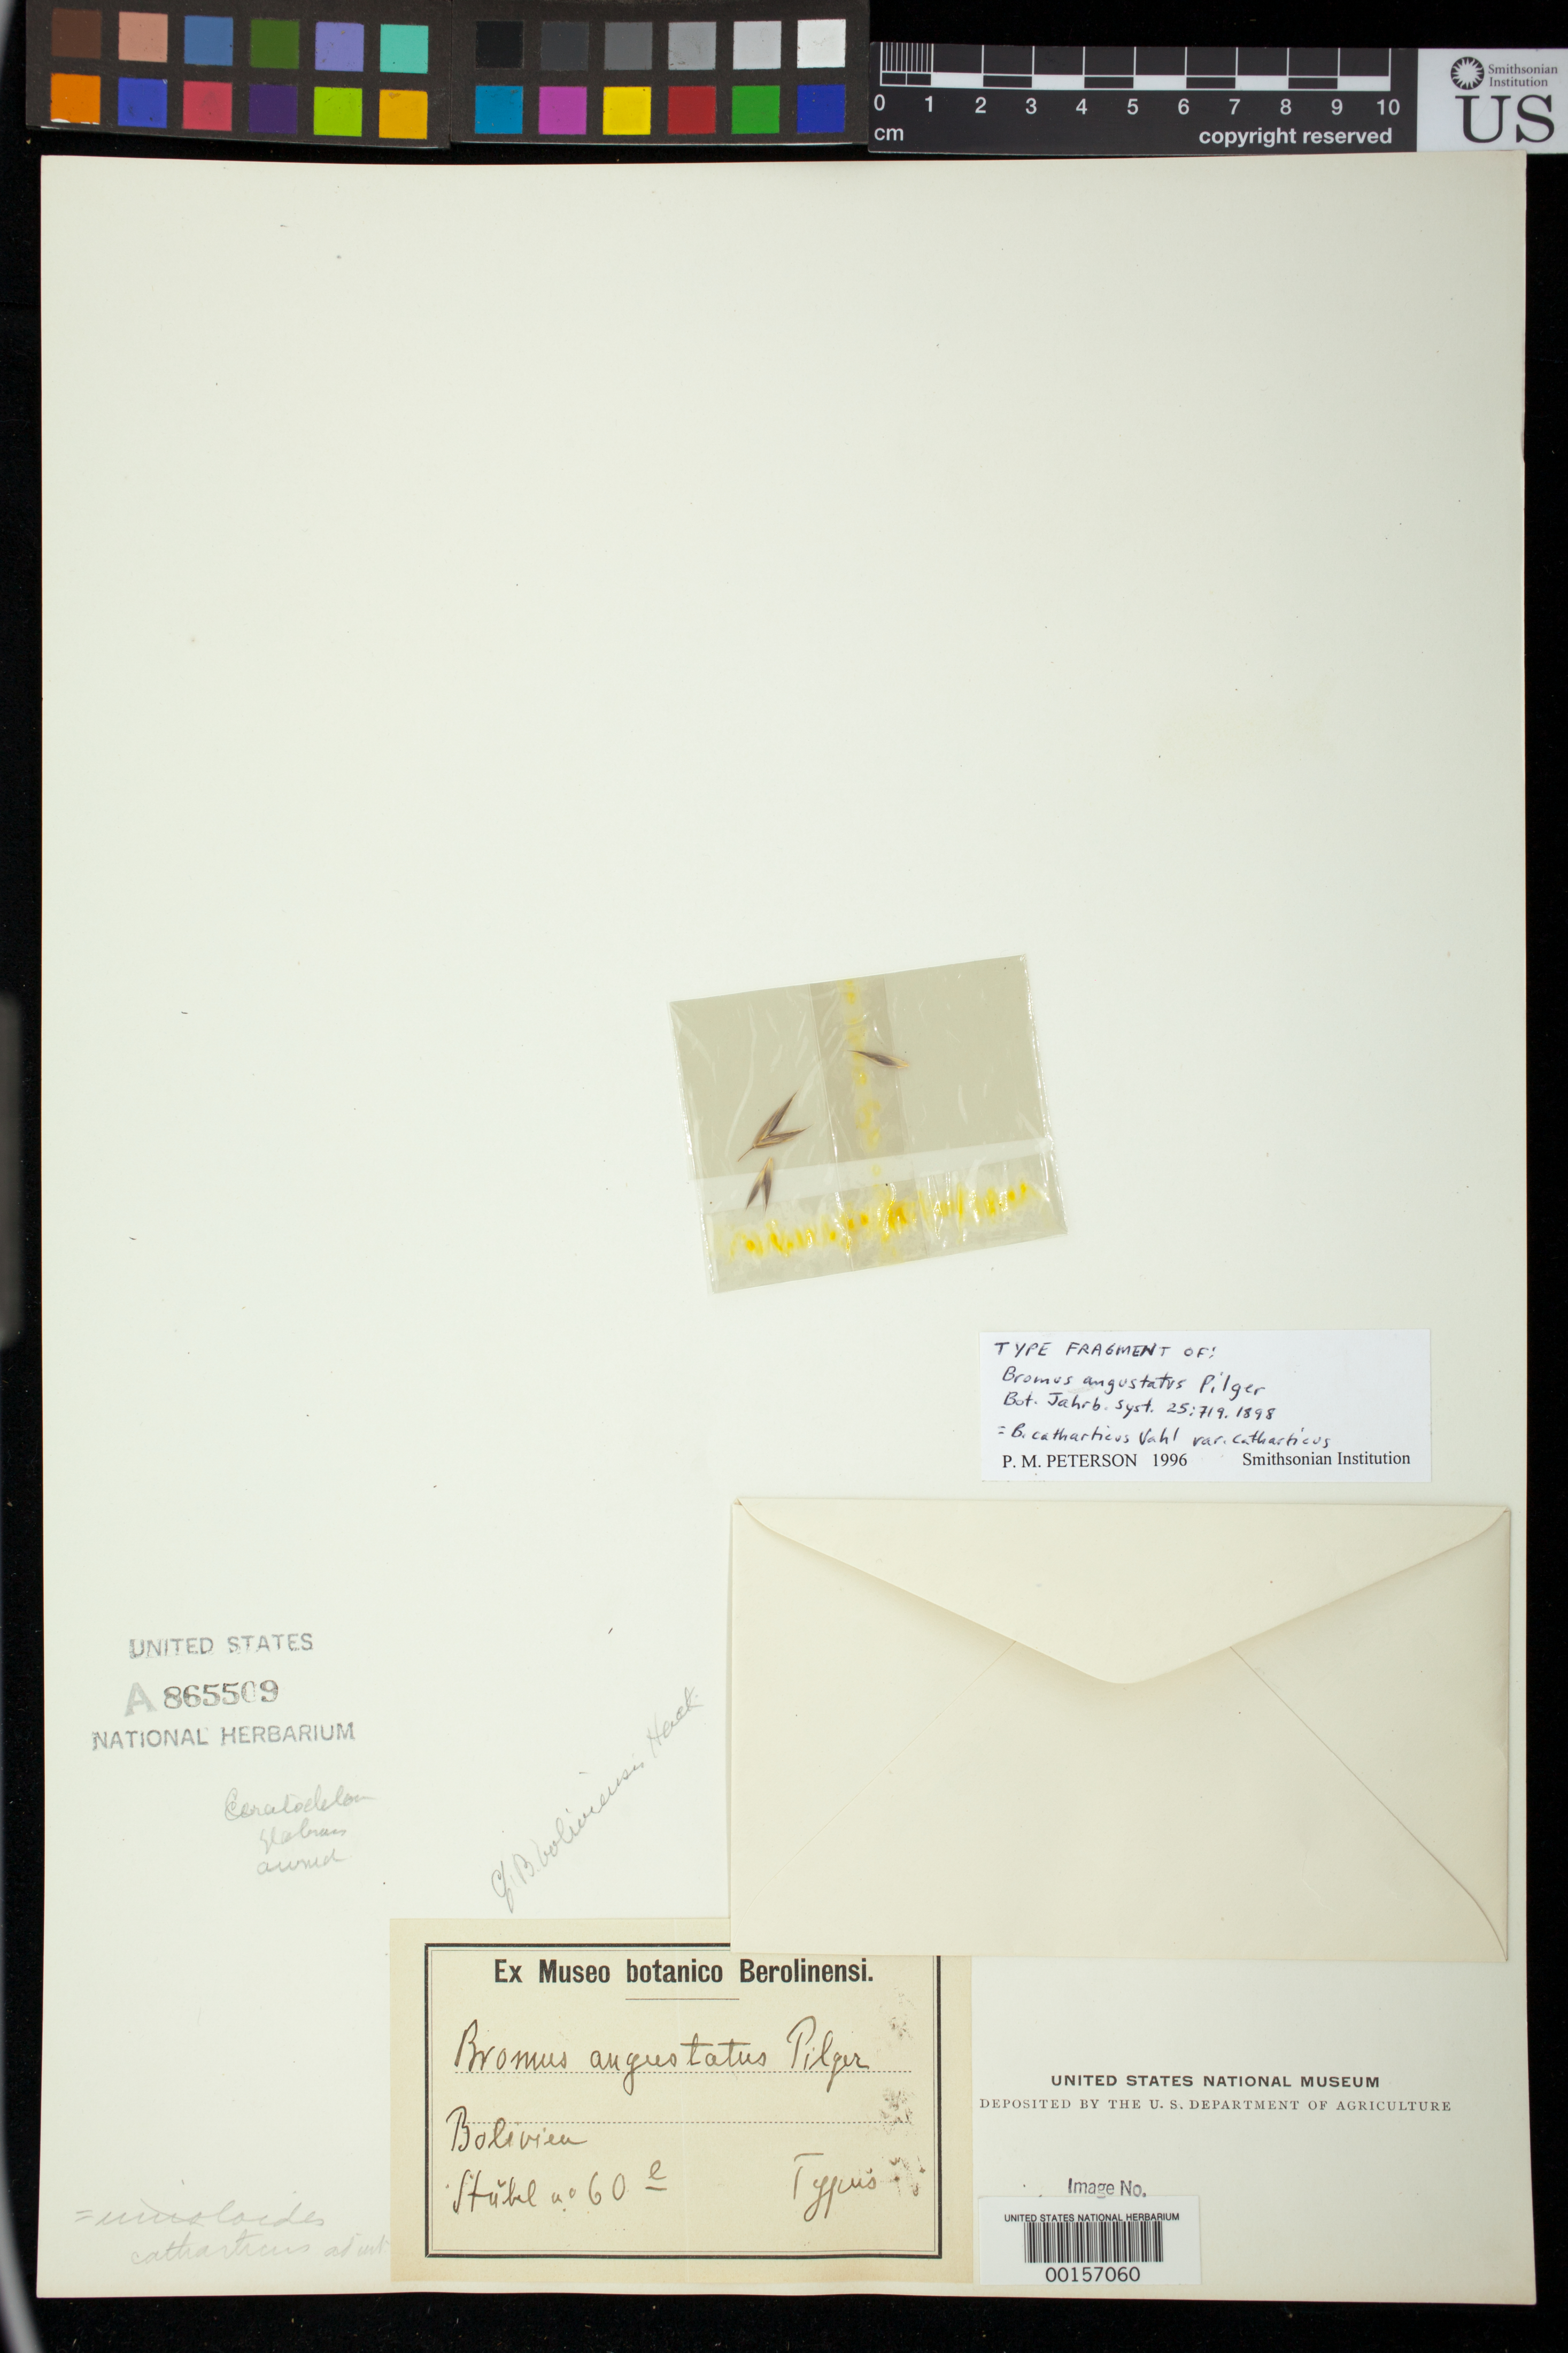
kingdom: Plantae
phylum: Tracheophyta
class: Liliopsida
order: Poales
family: Poaceae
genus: Bromus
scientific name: Bromus angustatus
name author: Pilg.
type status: Type Fragment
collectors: M. Steubel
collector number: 60e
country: Bolivia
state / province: La Paz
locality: Lake Titicaca.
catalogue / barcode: US 865509A